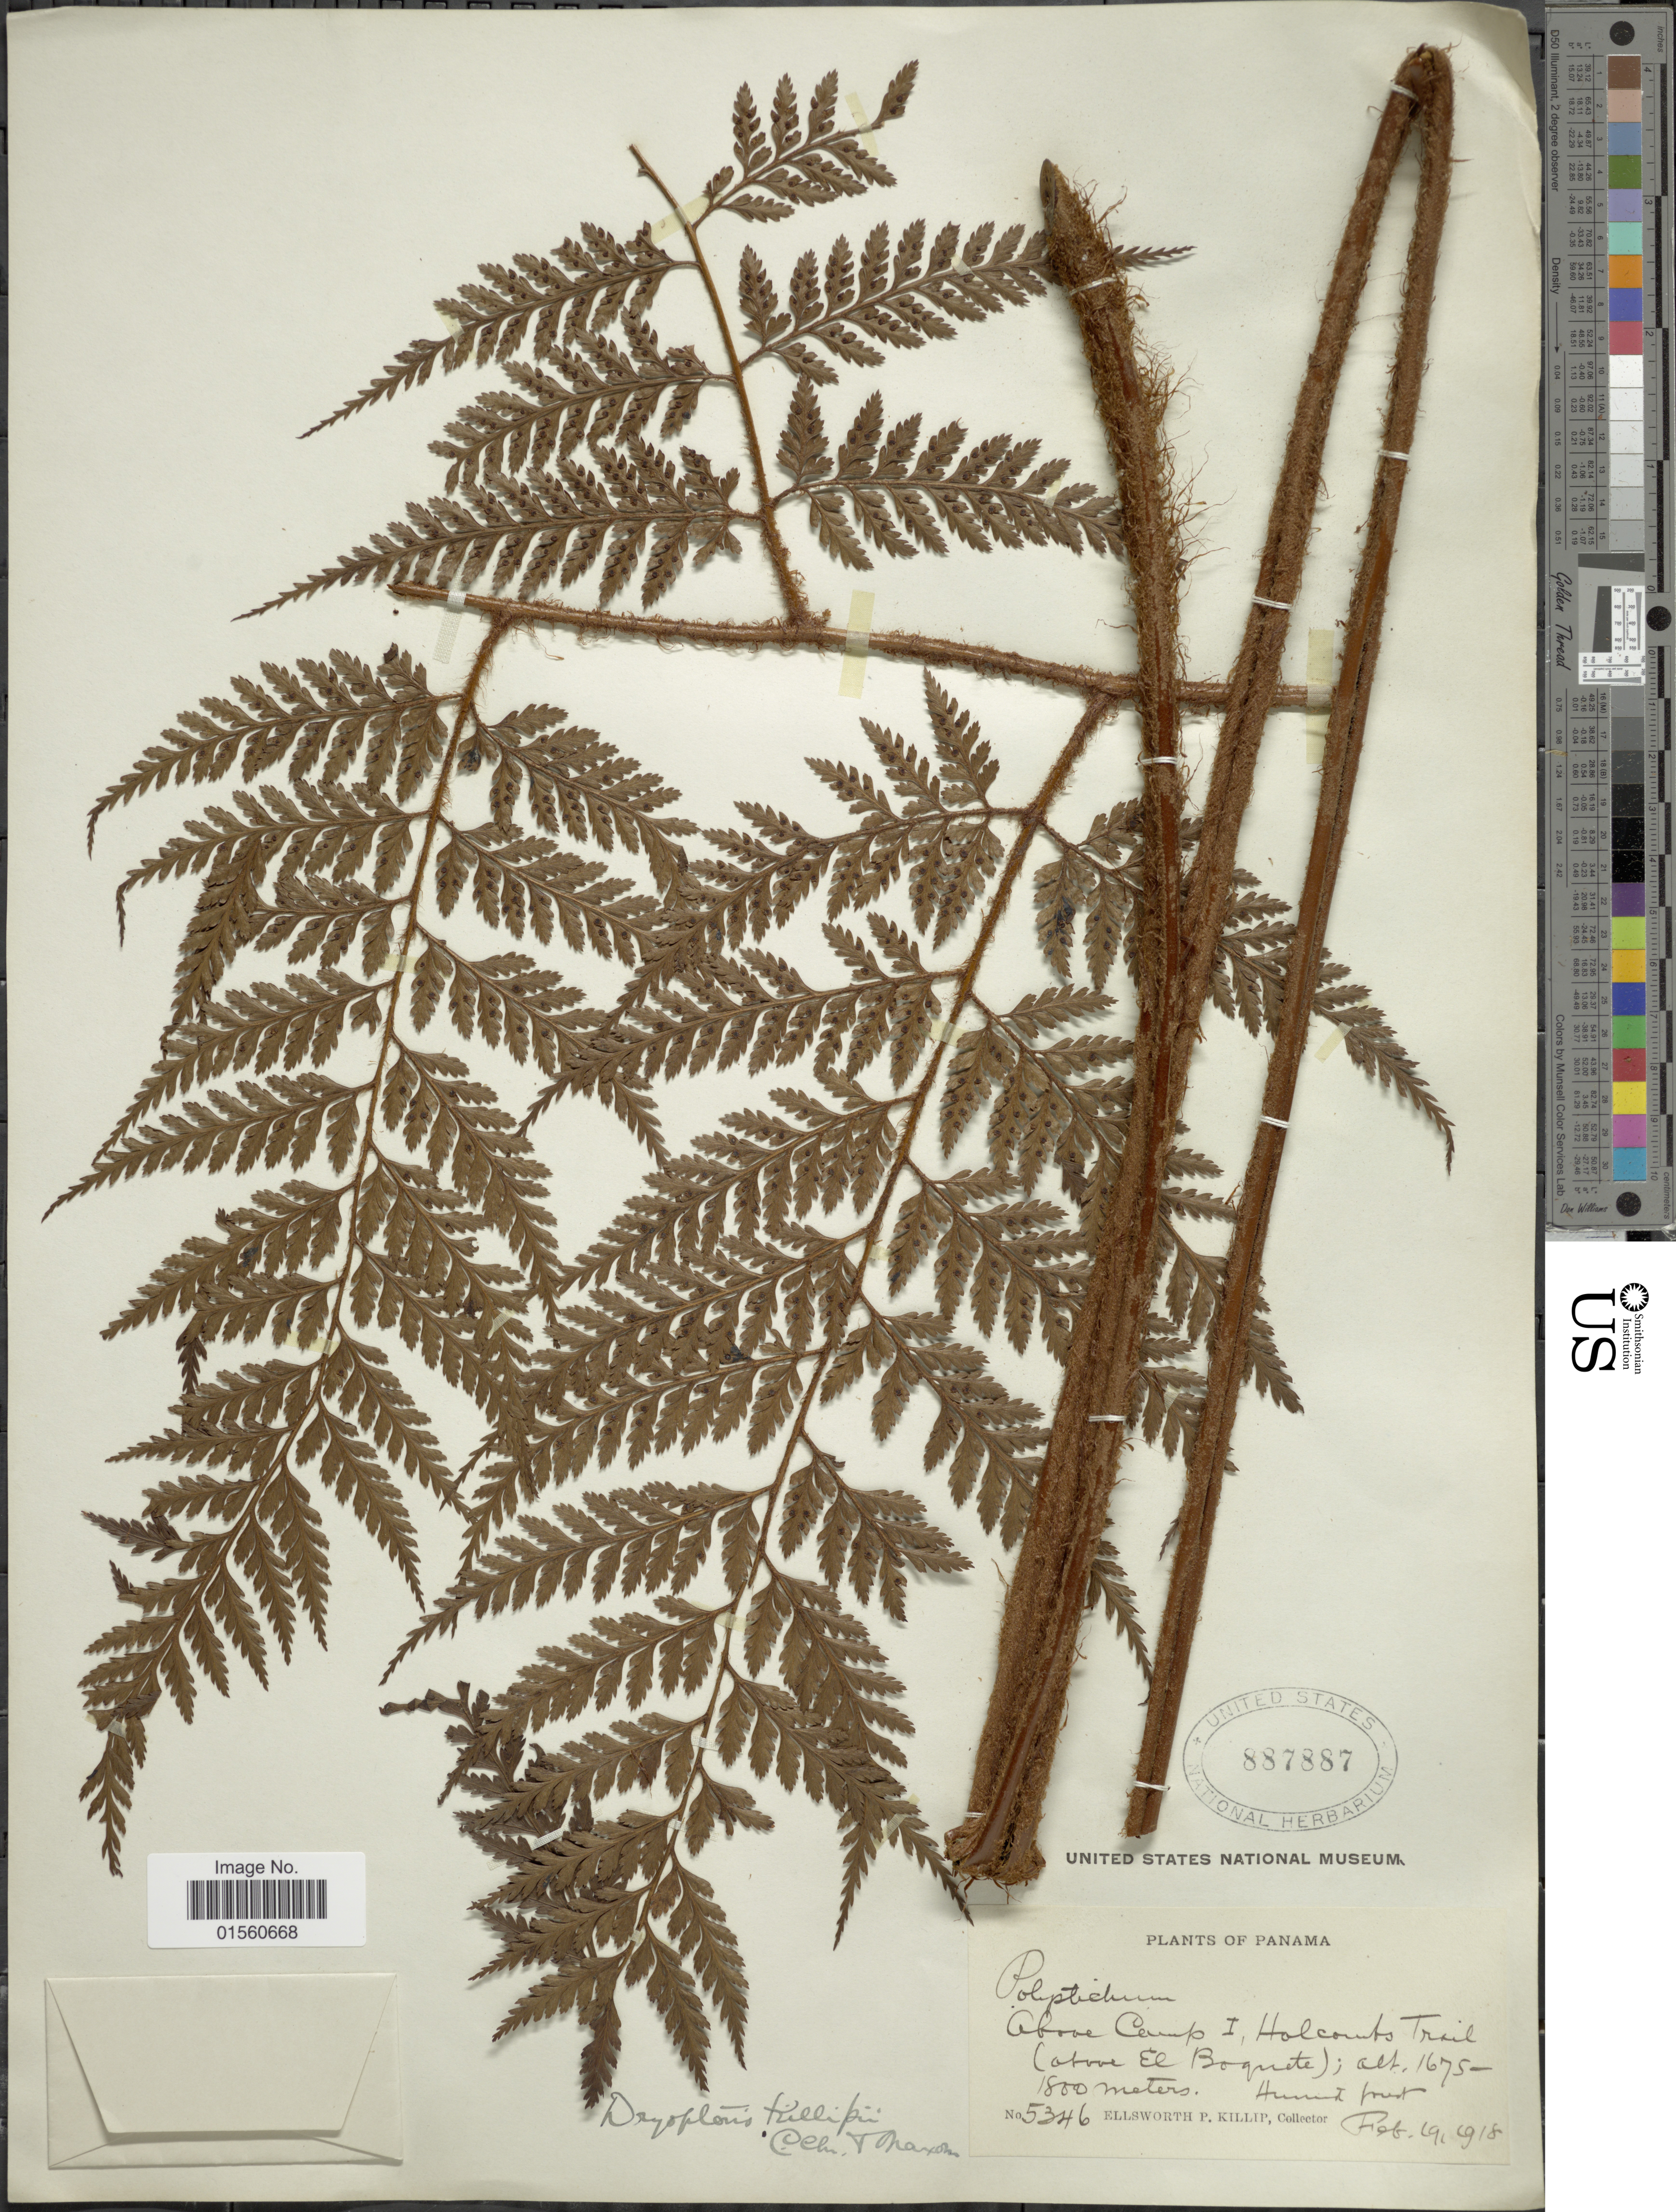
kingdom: Plantae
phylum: Tracheophyta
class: Polypodiopsida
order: Polypodiales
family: Dryopteridaceae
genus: Lastreopsis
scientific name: Lastreopsis killipii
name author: (C. Chr. & Maxon) Tindale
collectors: E. P. Killip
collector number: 5346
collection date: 1918-02-19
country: Panama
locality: Above Camp 1, Hollcomb's Trail (above El Boquete)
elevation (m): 1675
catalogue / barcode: US 887887